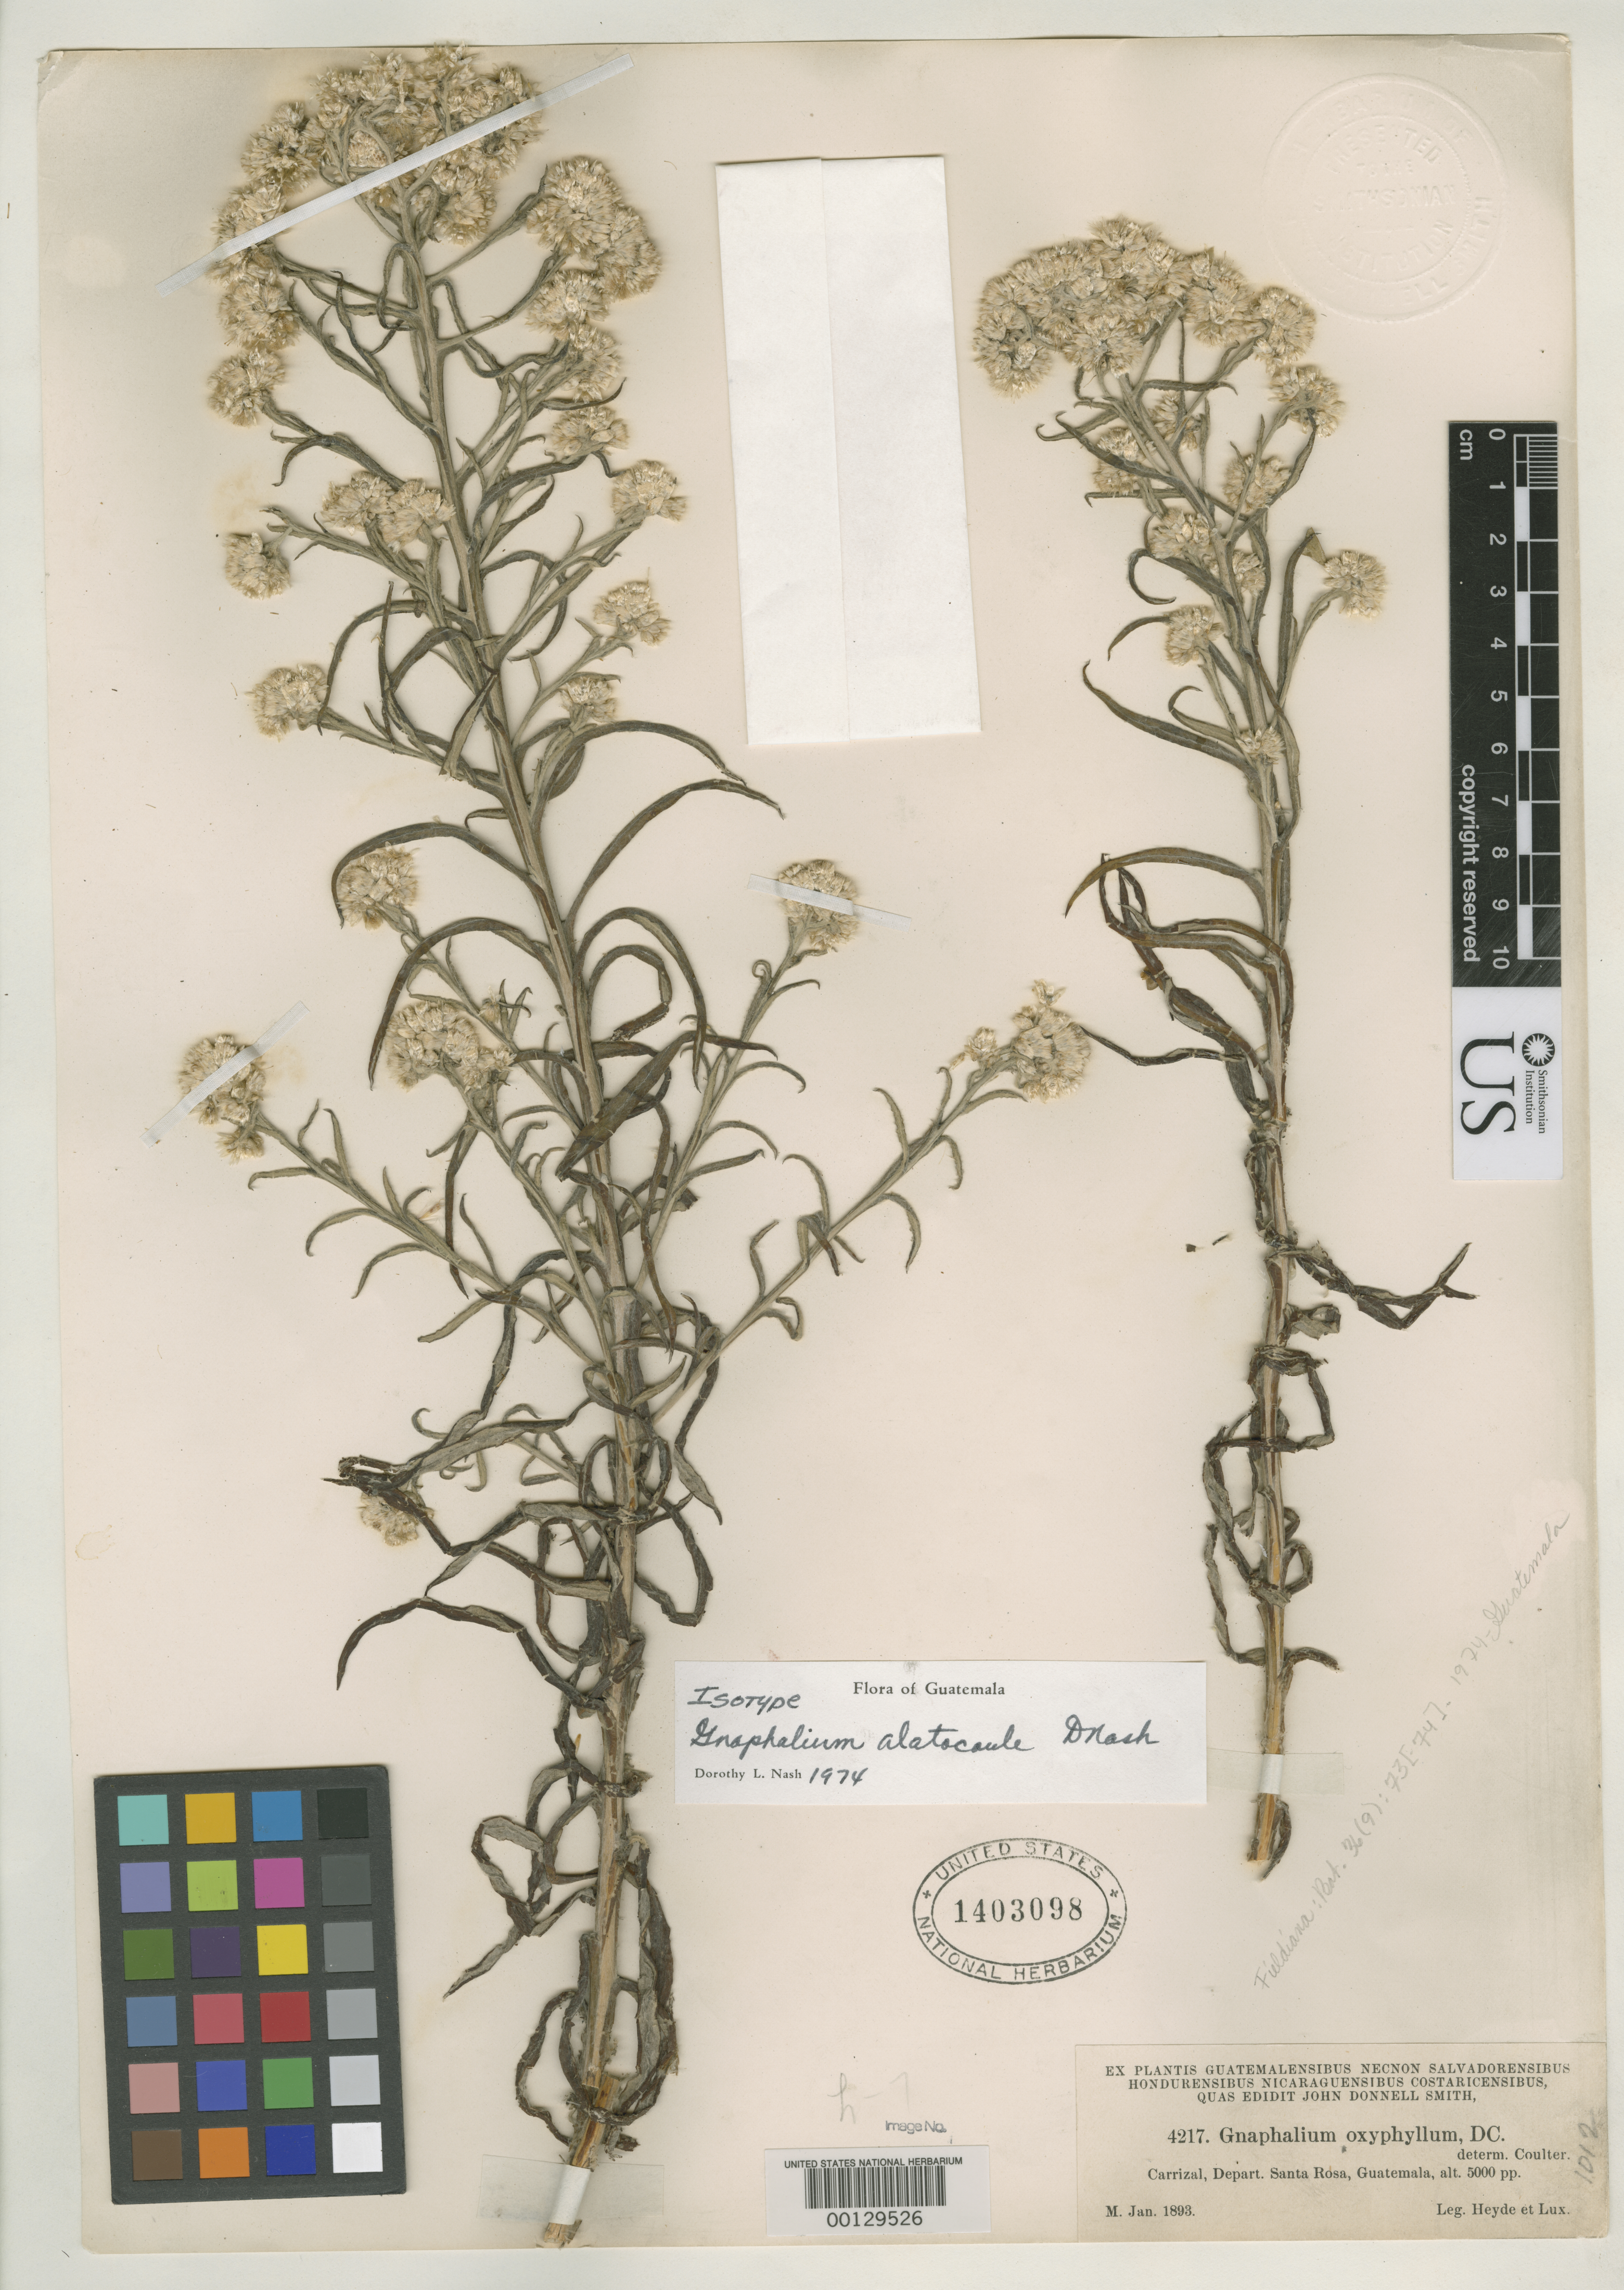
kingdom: Plantae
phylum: Tracheophyta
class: Magnoliopsida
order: Asterales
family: Asteraceae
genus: Gnaphalium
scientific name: Gnaphalium alatocaule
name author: D.L. Nash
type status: Isotype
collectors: E. T. Heyde & E. Lux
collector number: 4217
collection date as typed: Jan 1893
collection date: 1893-01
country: Guatemala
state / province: Santa Rosa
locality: Carrizal; alt. 5000 ft.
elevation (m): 1524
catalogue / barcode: US 1403098